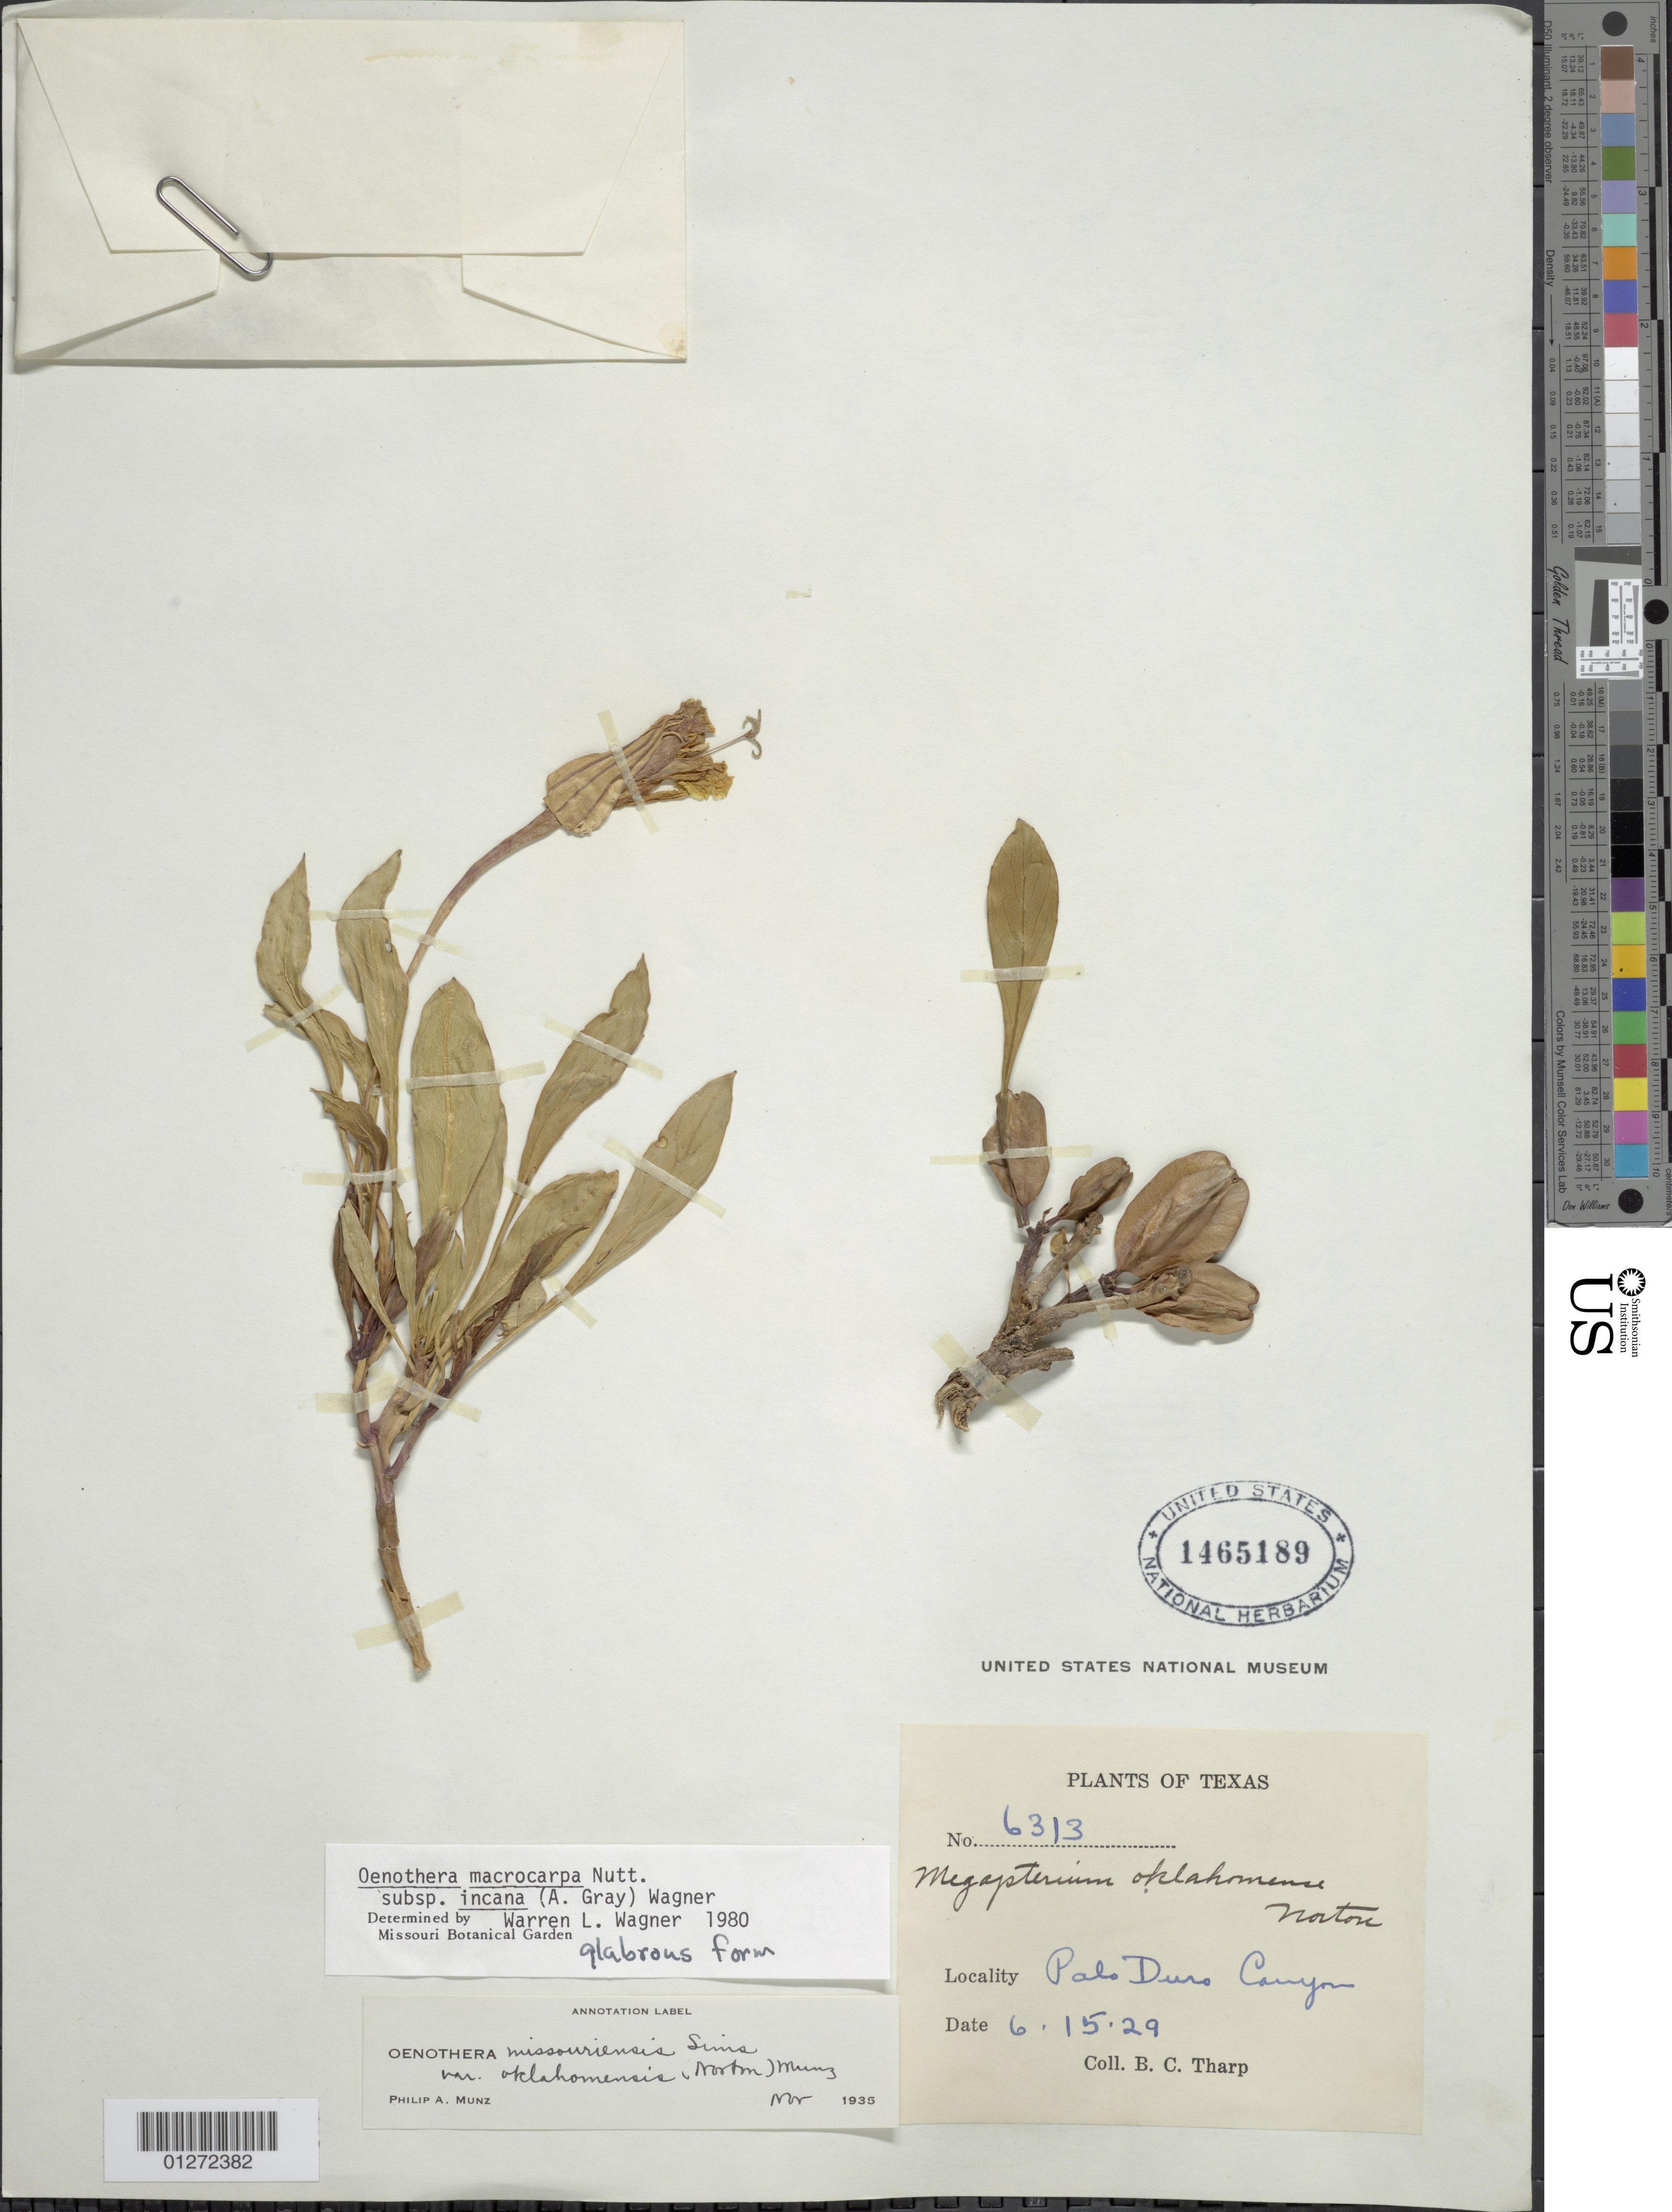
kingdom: Plantae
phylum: Tracheophyta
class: Magnoliopsida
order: Myrtales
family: Onagraceae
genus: Oenothera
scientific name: Oenothera macrocarpa subsp. incana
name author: (A. Gray) W.L. Wagner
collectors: B. C. Tharp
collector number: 6313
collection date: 1929-06-15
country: United States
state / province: Texas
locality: Palo Duro Canyon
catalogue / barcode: US 1465189